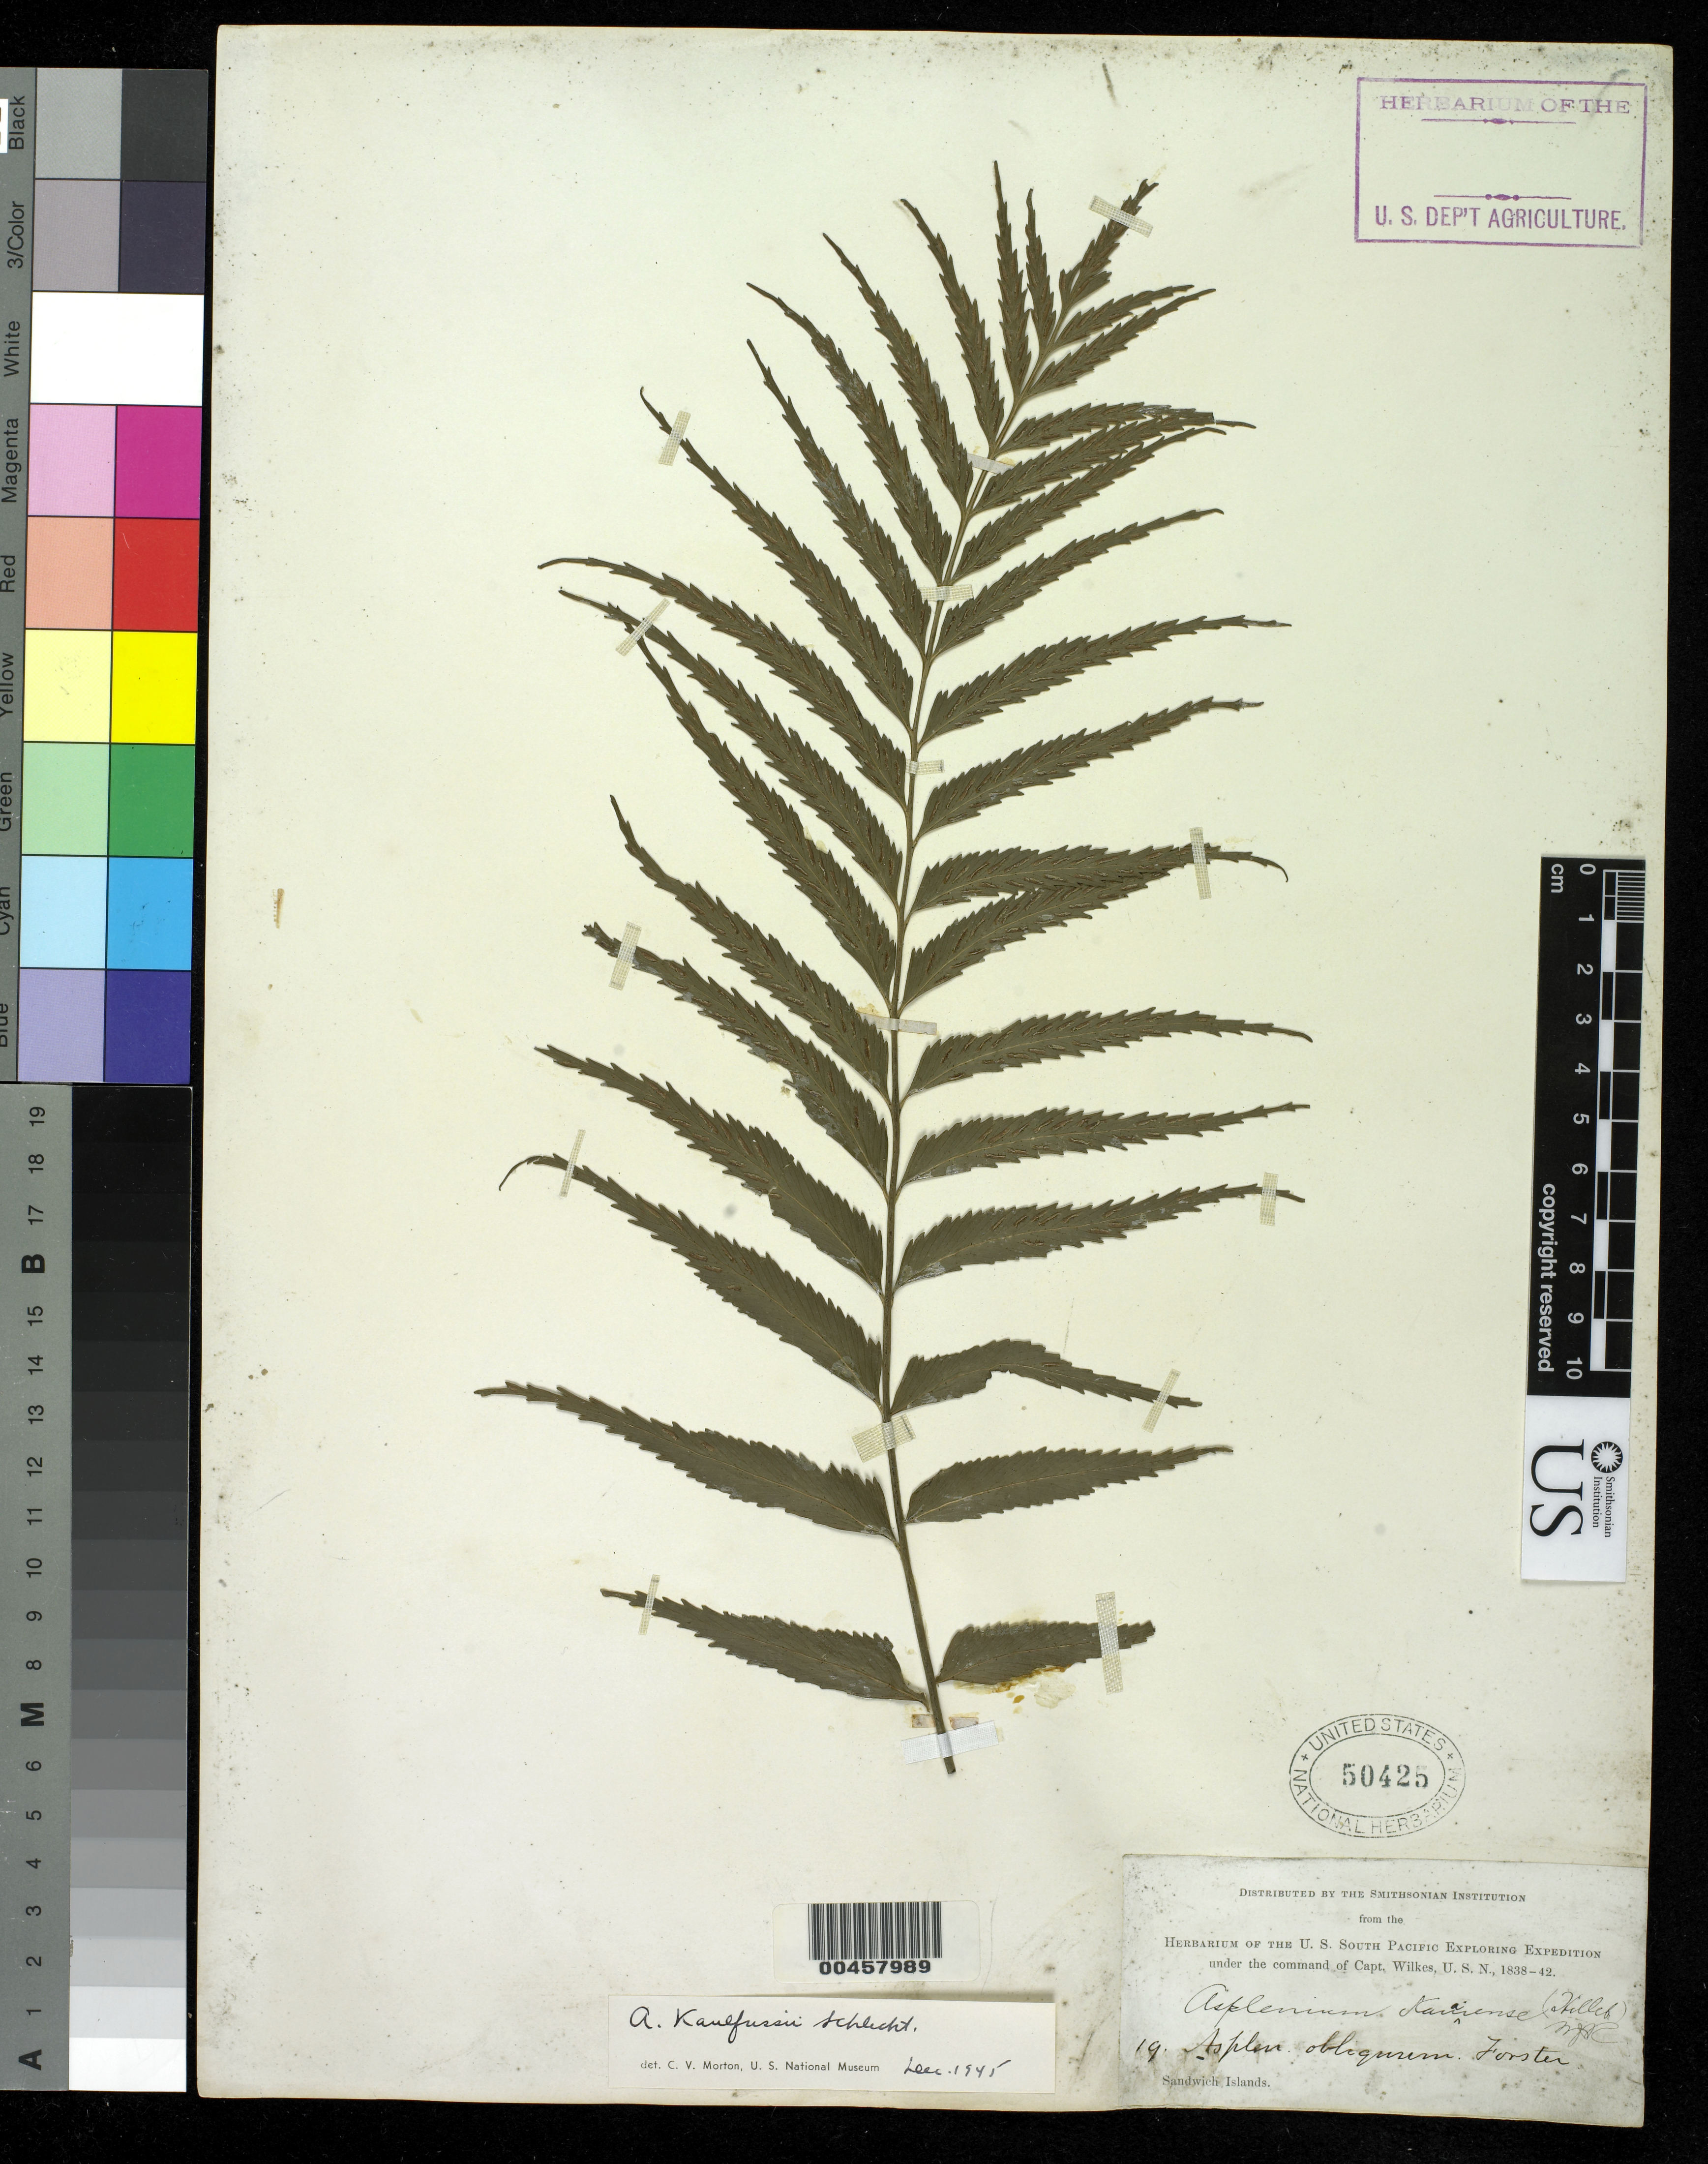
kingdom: Plantae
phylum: Tracheophyta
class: Polypodiopsida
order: Polypodiales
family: Aspleniaceae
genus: Asplenium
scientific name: Asplenium kaulfussii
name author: Schltdl.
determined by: Morton, C. V.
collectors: Wilkes Explor. Exped.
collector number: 19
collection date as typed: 1838 to -- --- 1842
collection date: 1838/1842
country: United States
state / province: Hawaii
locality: Sandwich Islands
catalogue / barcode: US 50425